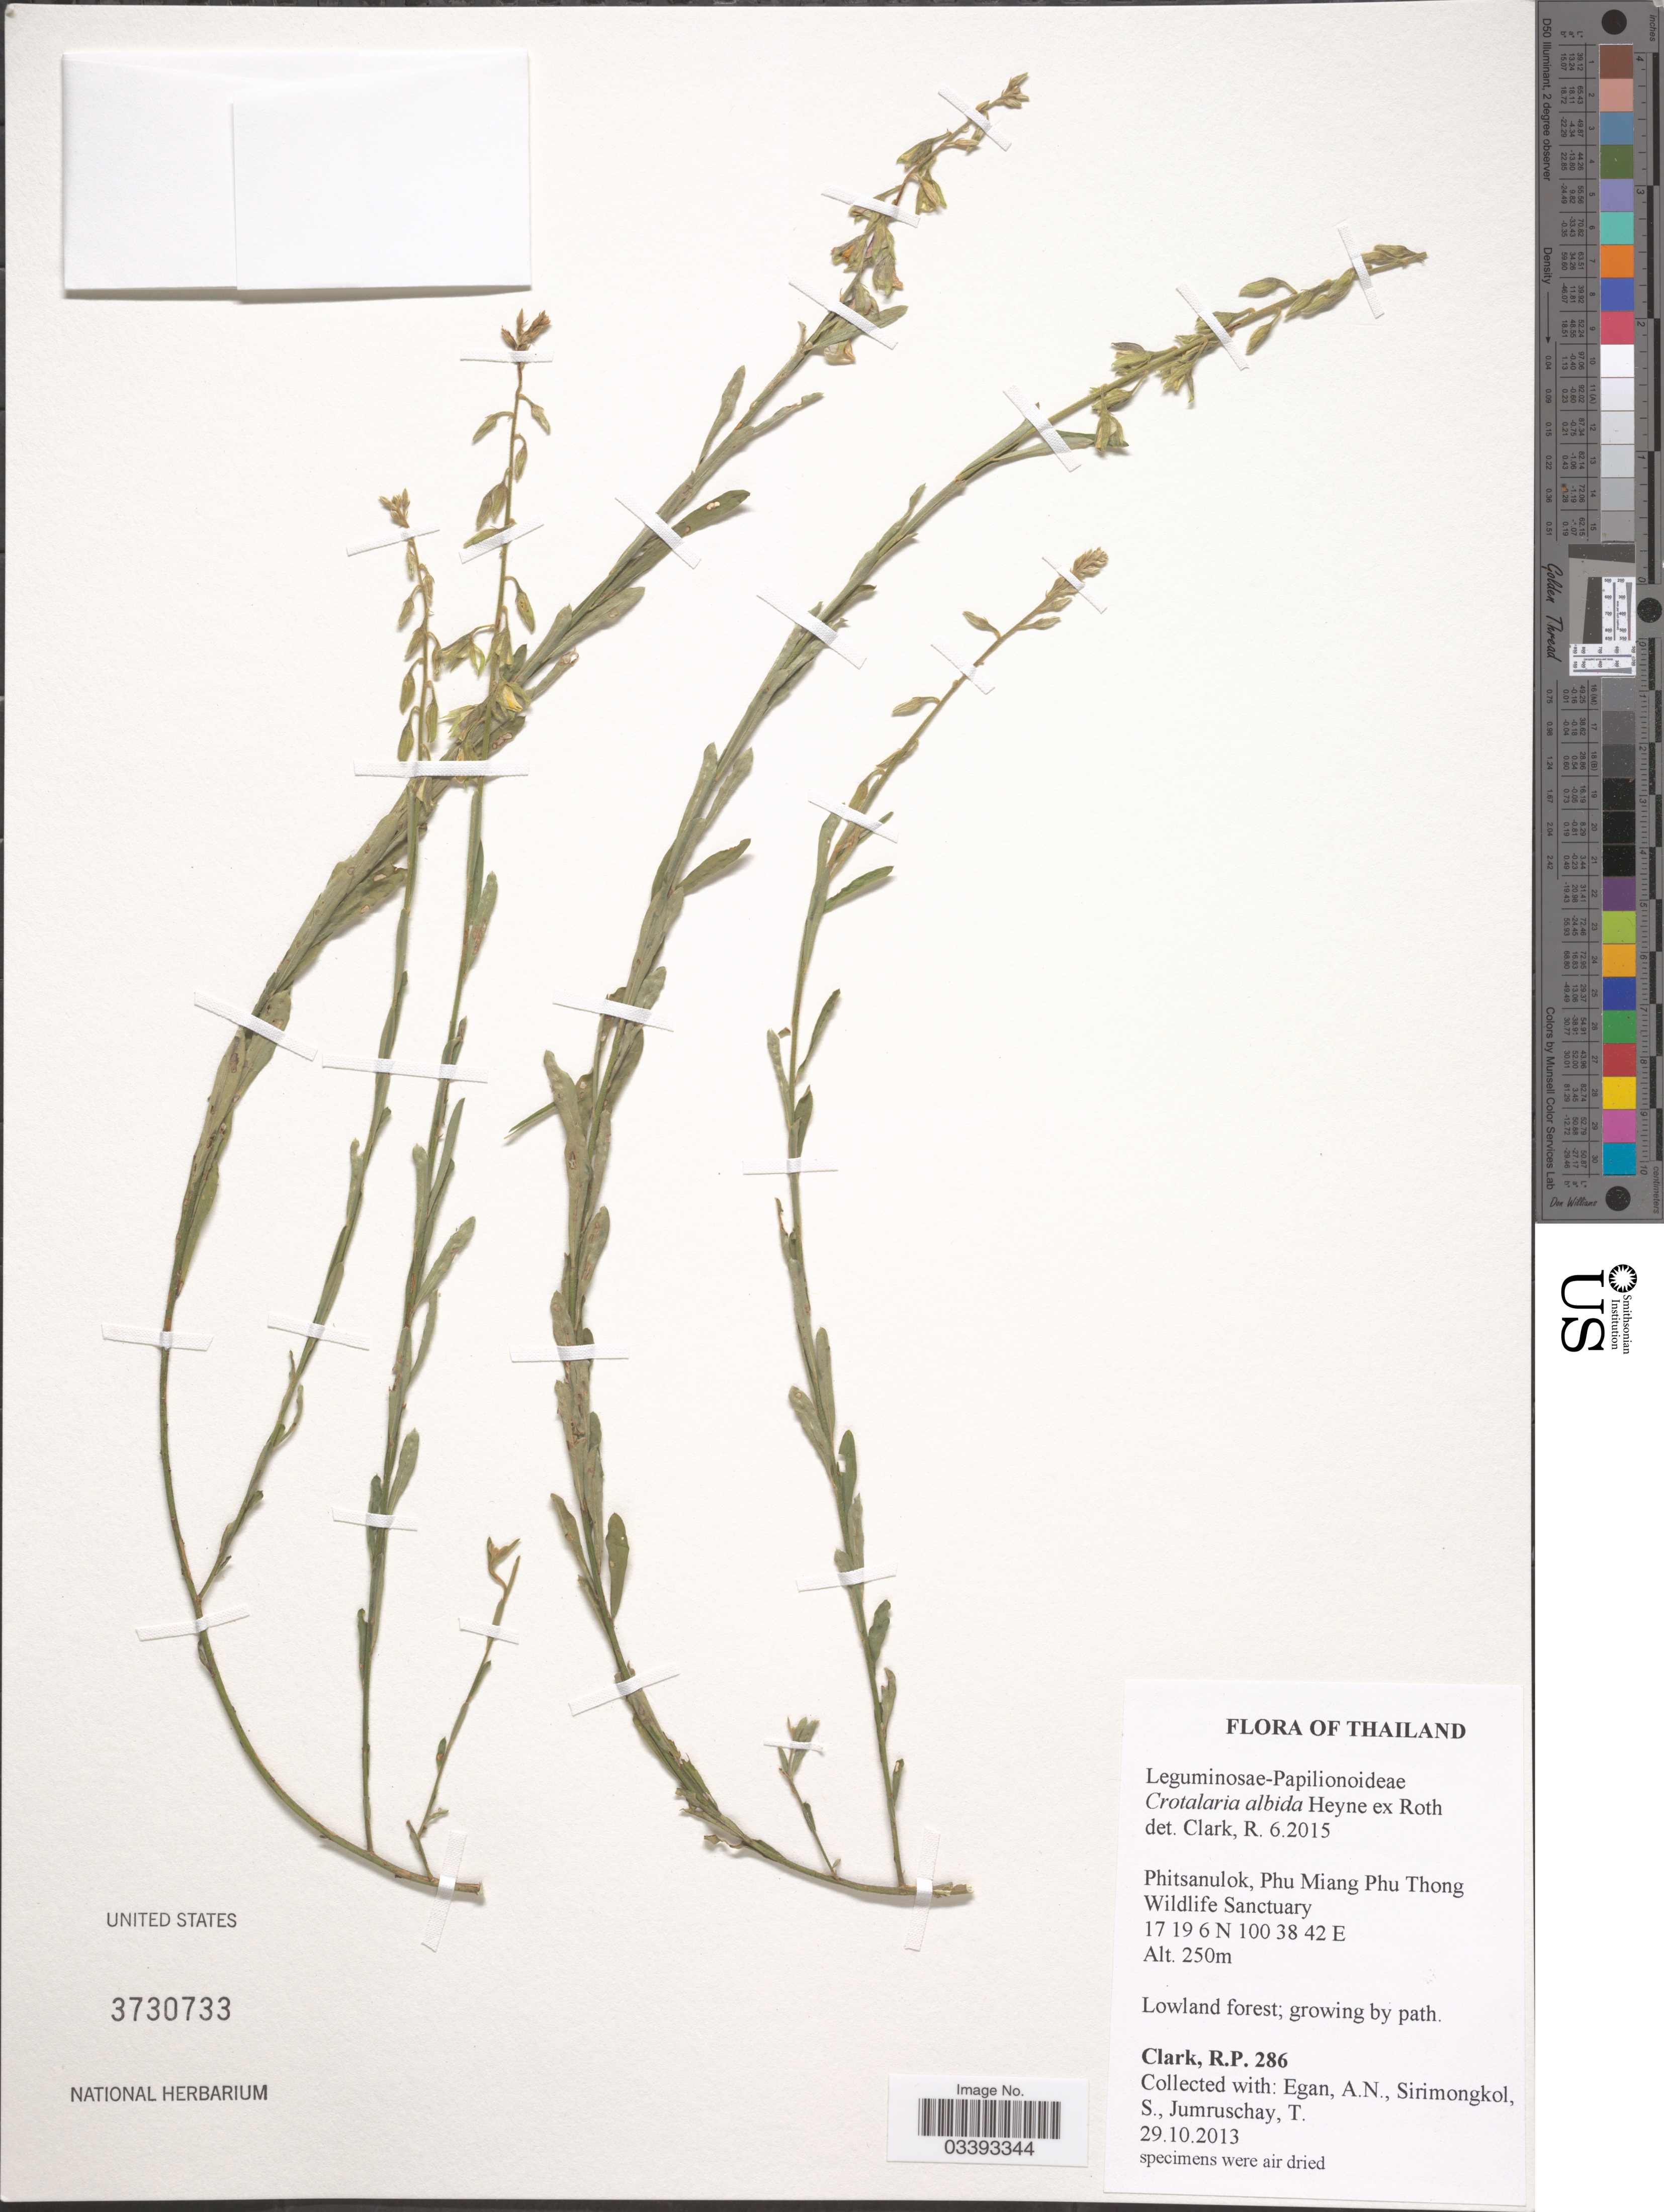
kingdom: Plantae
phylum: Tracheophyta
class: Magnoliopsida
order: Fabales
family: Fabaceae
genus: Crotalaria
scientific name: Crotalaria albida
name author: B. Heyne ex Roth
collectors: R. P. Clark, A. N. Egan, S. Sirimongkol & T. Jumruschay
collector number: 286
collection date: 2013-10-29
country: Thailand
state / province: Phitsanulok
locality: Phu Miang Phu Tong Wildlife Sanctuary.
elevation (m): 250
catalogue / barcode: US 3730733